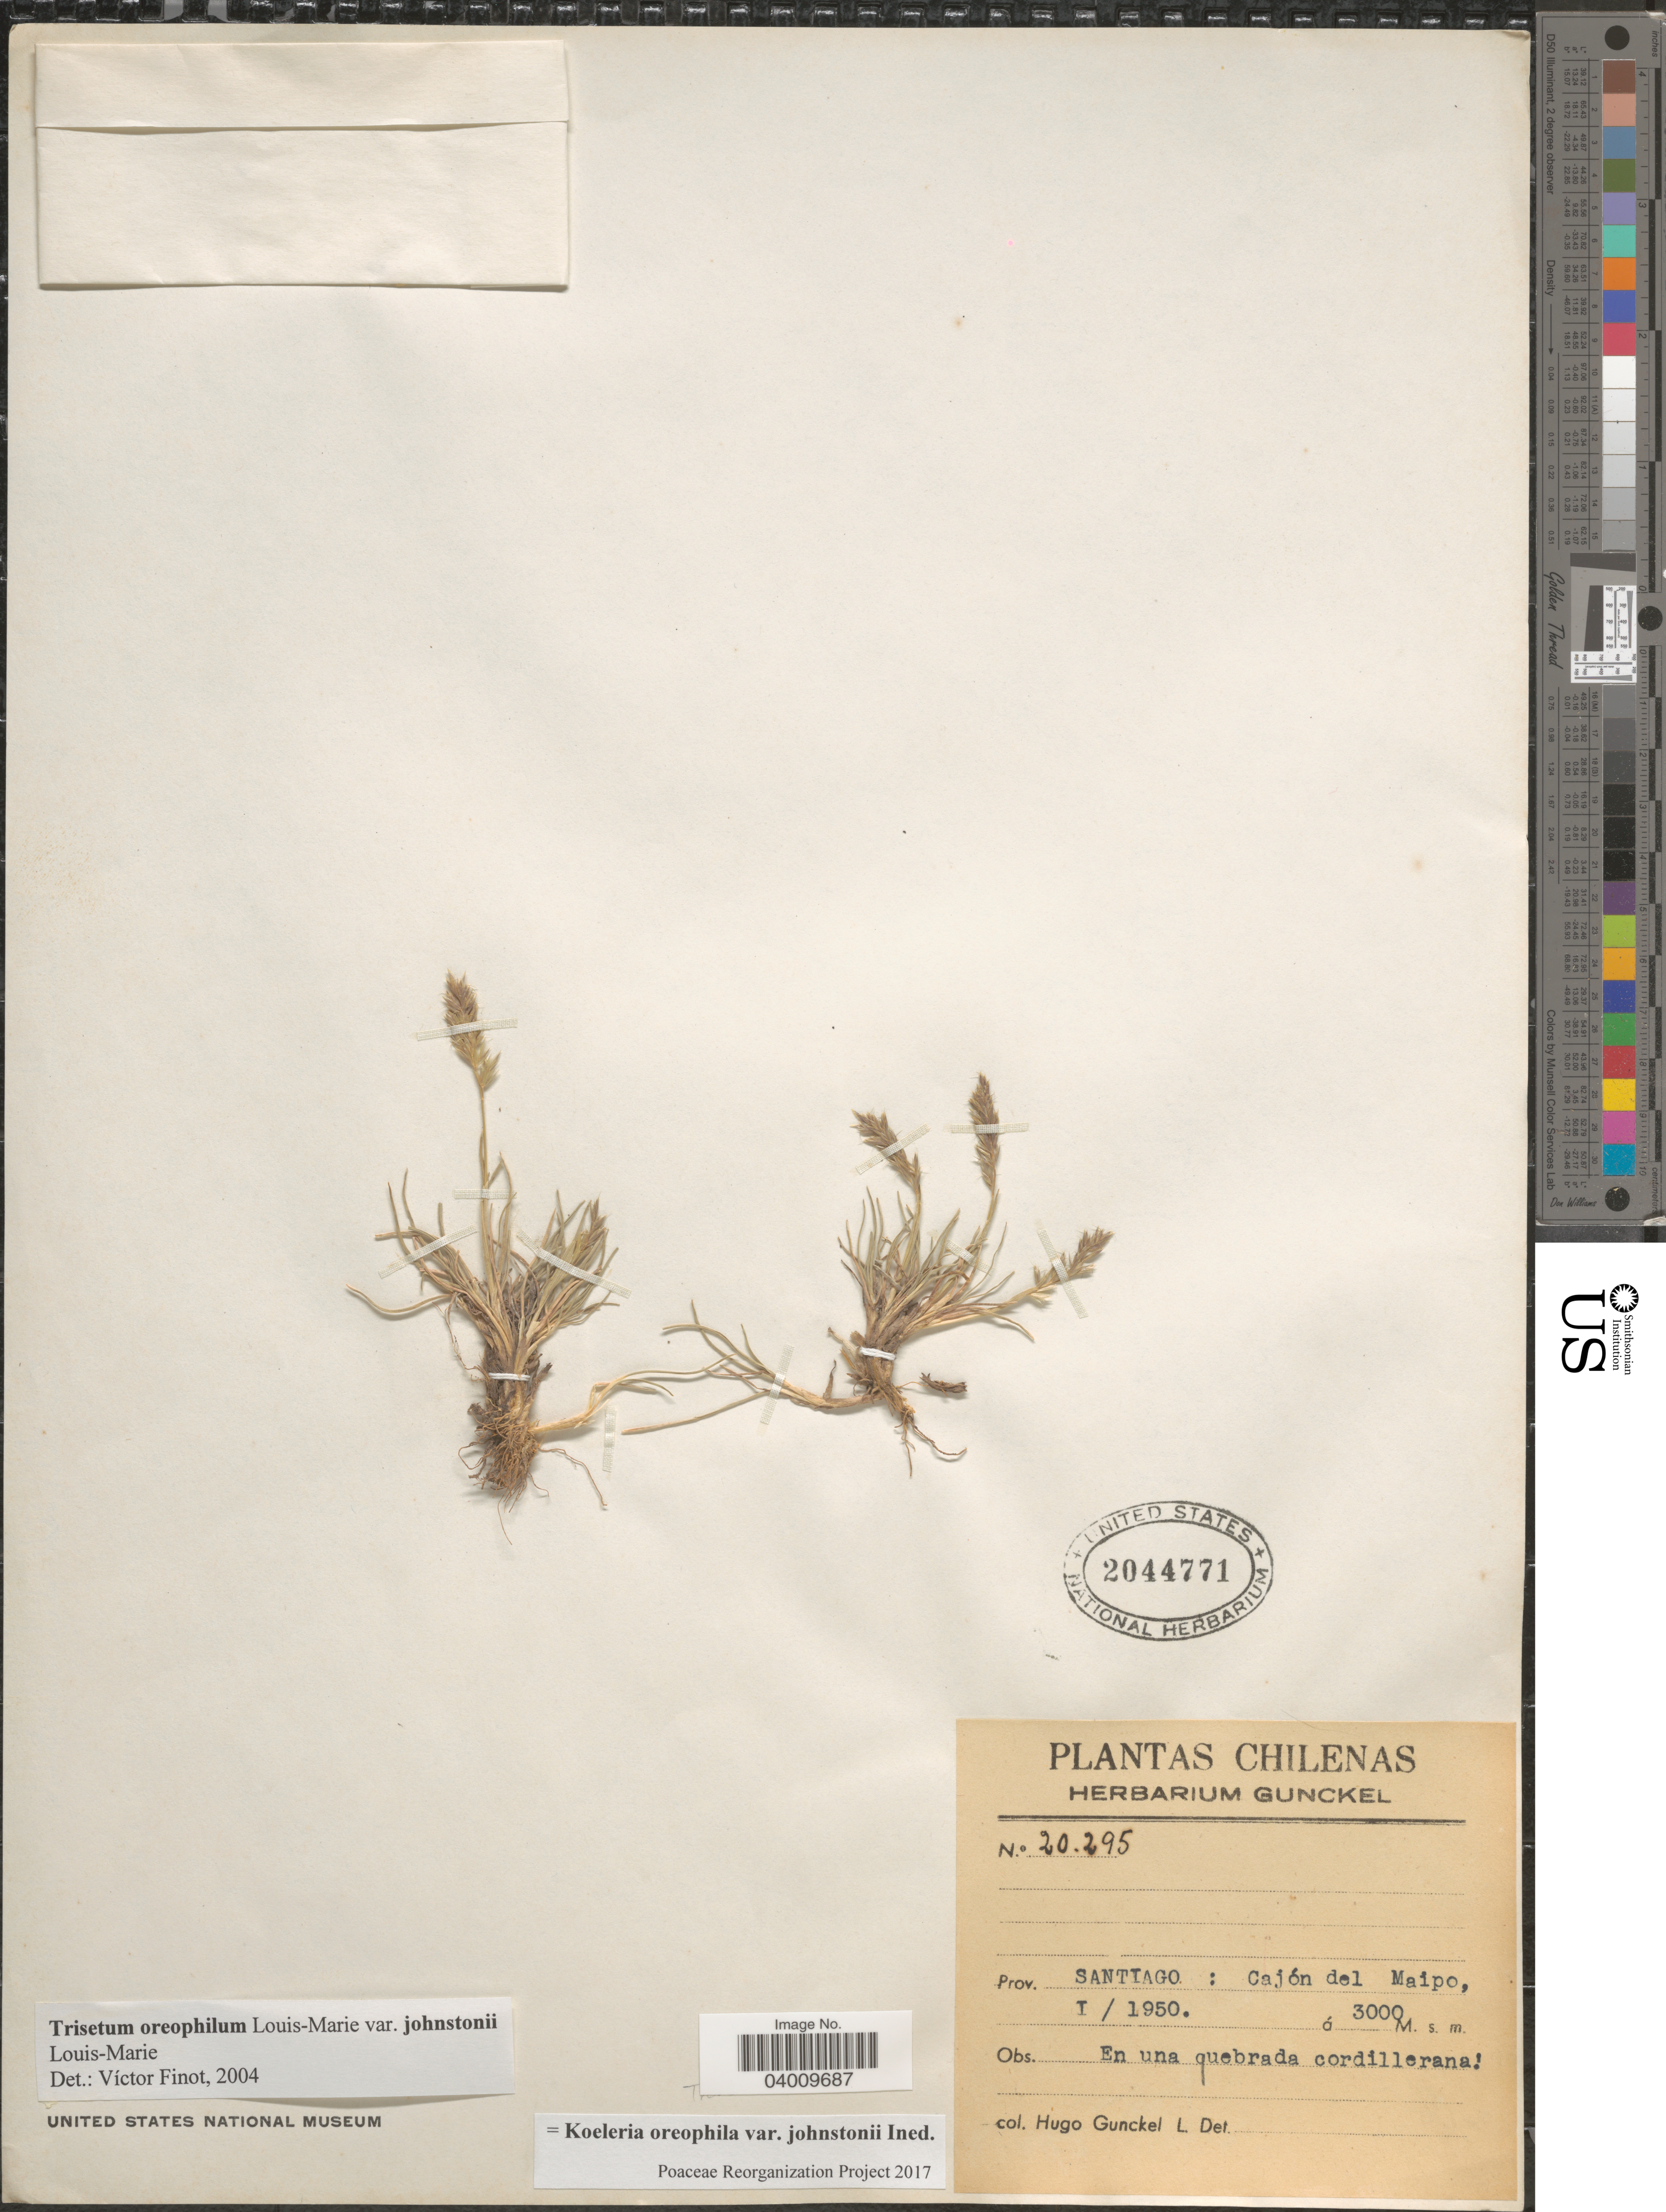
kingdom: Plantae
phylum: Tracheophyta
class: Liliopsida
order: Poales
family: Poaceae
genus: Koeleria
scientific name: Koeleria oreophila var. johnstonii ined.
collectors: H. Gunckel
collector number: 20295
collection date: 1950-01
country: Chile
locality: Prov. Santiago : Cajón del Maipo.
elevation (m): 3000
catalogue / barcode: US 2044771